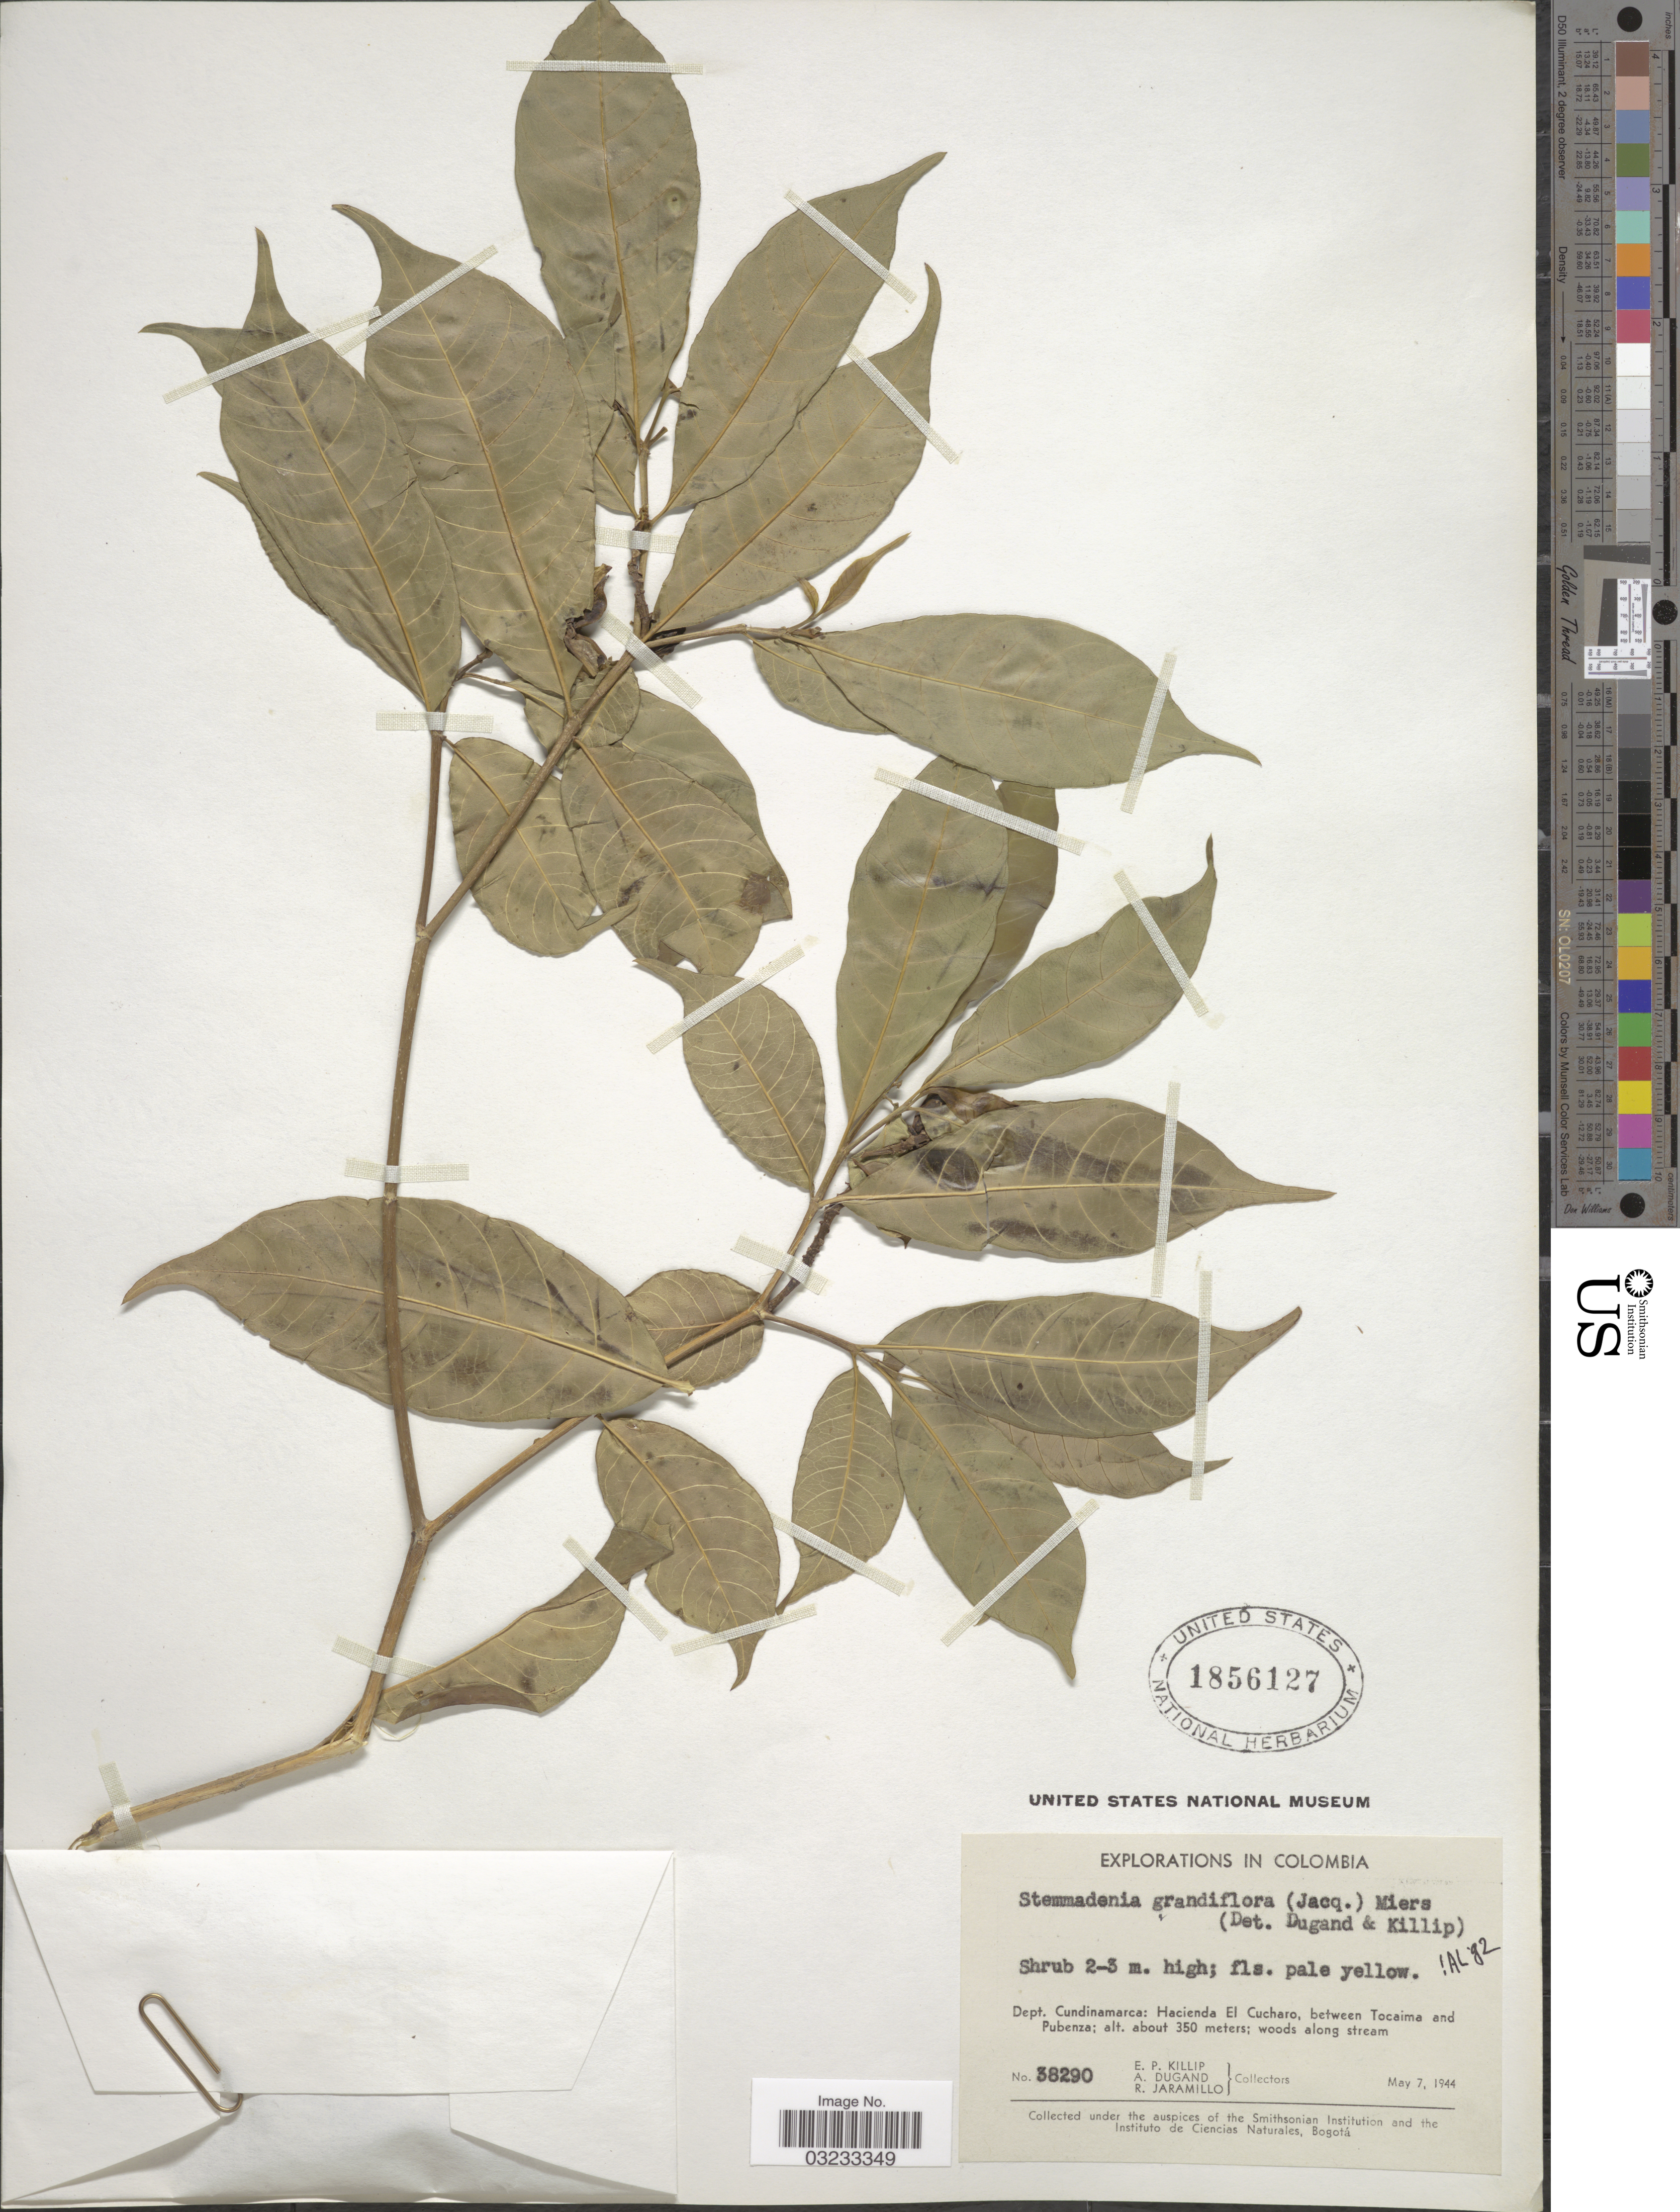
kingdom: Plantae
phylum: Tracheophyta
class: Magnoliopsida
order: Gentianales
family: Apocynaceae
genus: Stemmadenia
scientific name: Stemmadenia grandiflora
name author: (Jacq.) Miers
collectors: E. P. Killip, A. Dugand & R. Jaramillo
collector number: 38290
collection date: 1944-05-07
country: Colombia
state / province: Cundinamarca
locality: Dept. Cundinamarca: Hacienda El Cucharo, between Tocaima and Pubenza.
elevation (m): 350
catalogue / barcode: US 1856127